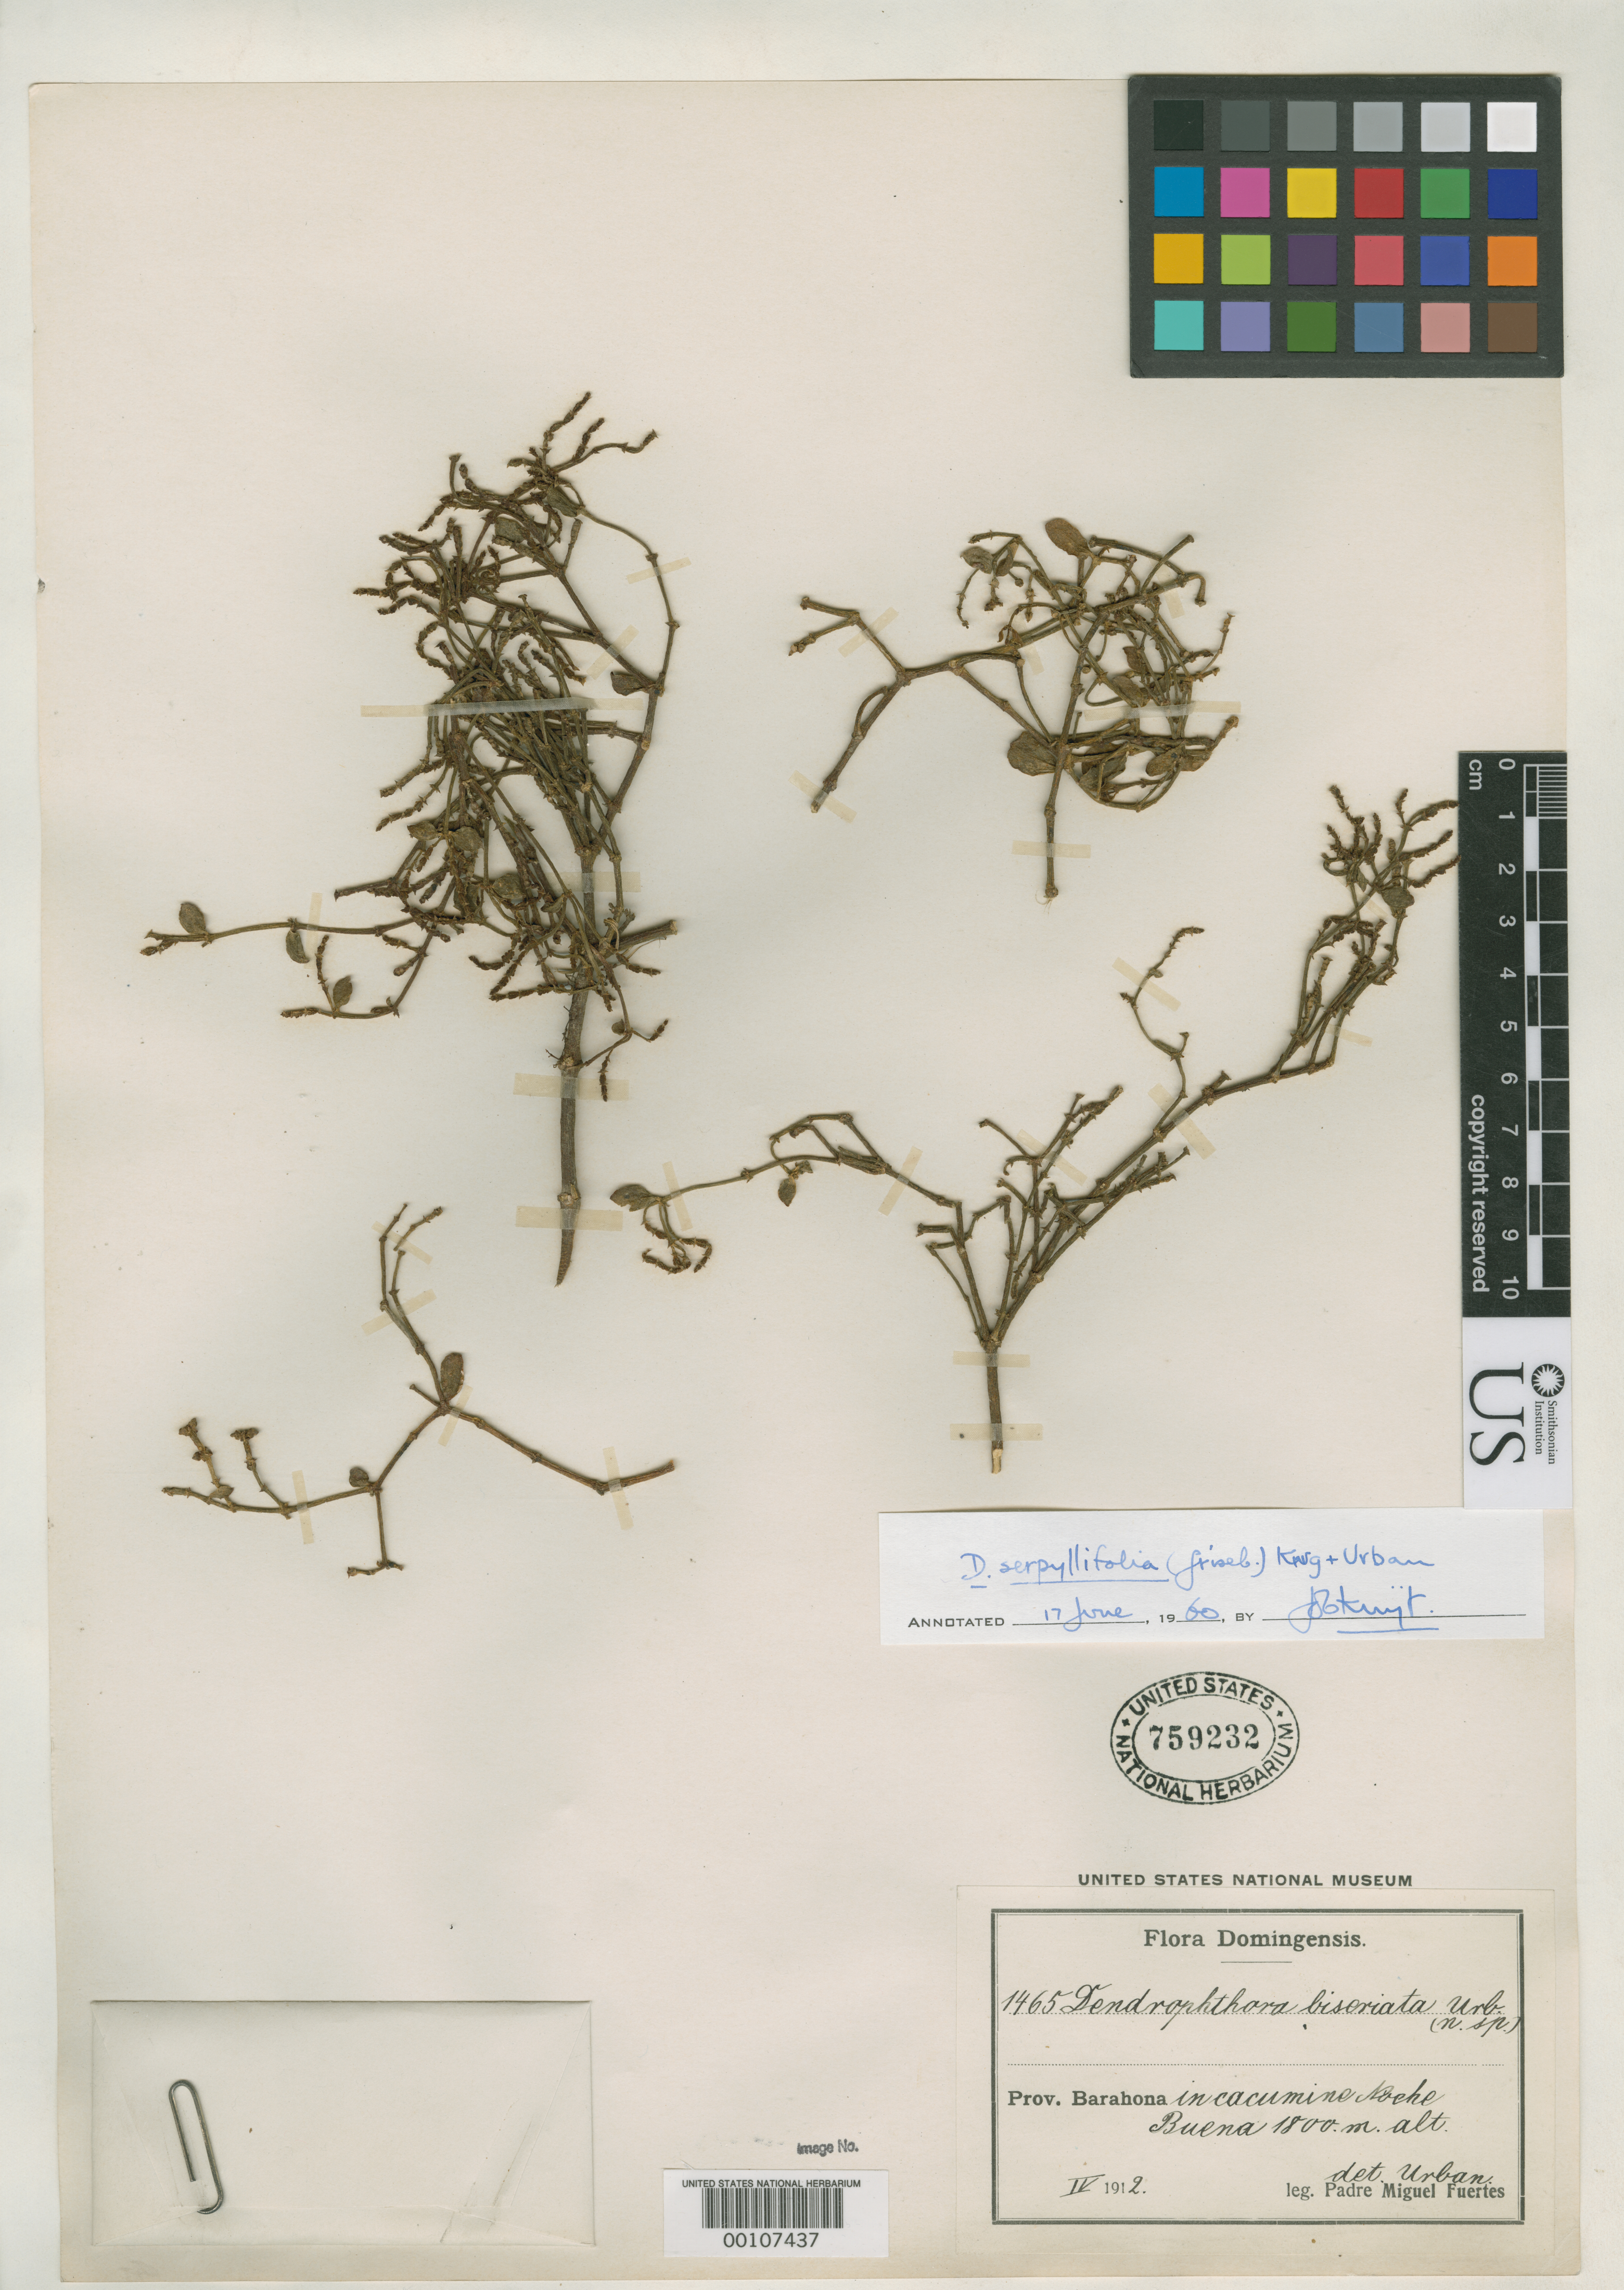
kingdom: Plantae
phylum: Tracheophyta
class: Magnoliopsida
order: Santalales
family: Viscaceae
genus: Dendrophthora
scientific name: Dendrophthora biseriata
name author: Urb.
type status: Isotype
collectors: M. D. Fuertes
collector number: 1465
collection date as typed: Apr 1912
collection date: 1912-04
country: Dominican Republic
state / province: Barahona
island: Hispaniola Island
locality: Noche Buena.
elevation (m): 1800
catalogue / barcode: US 759232